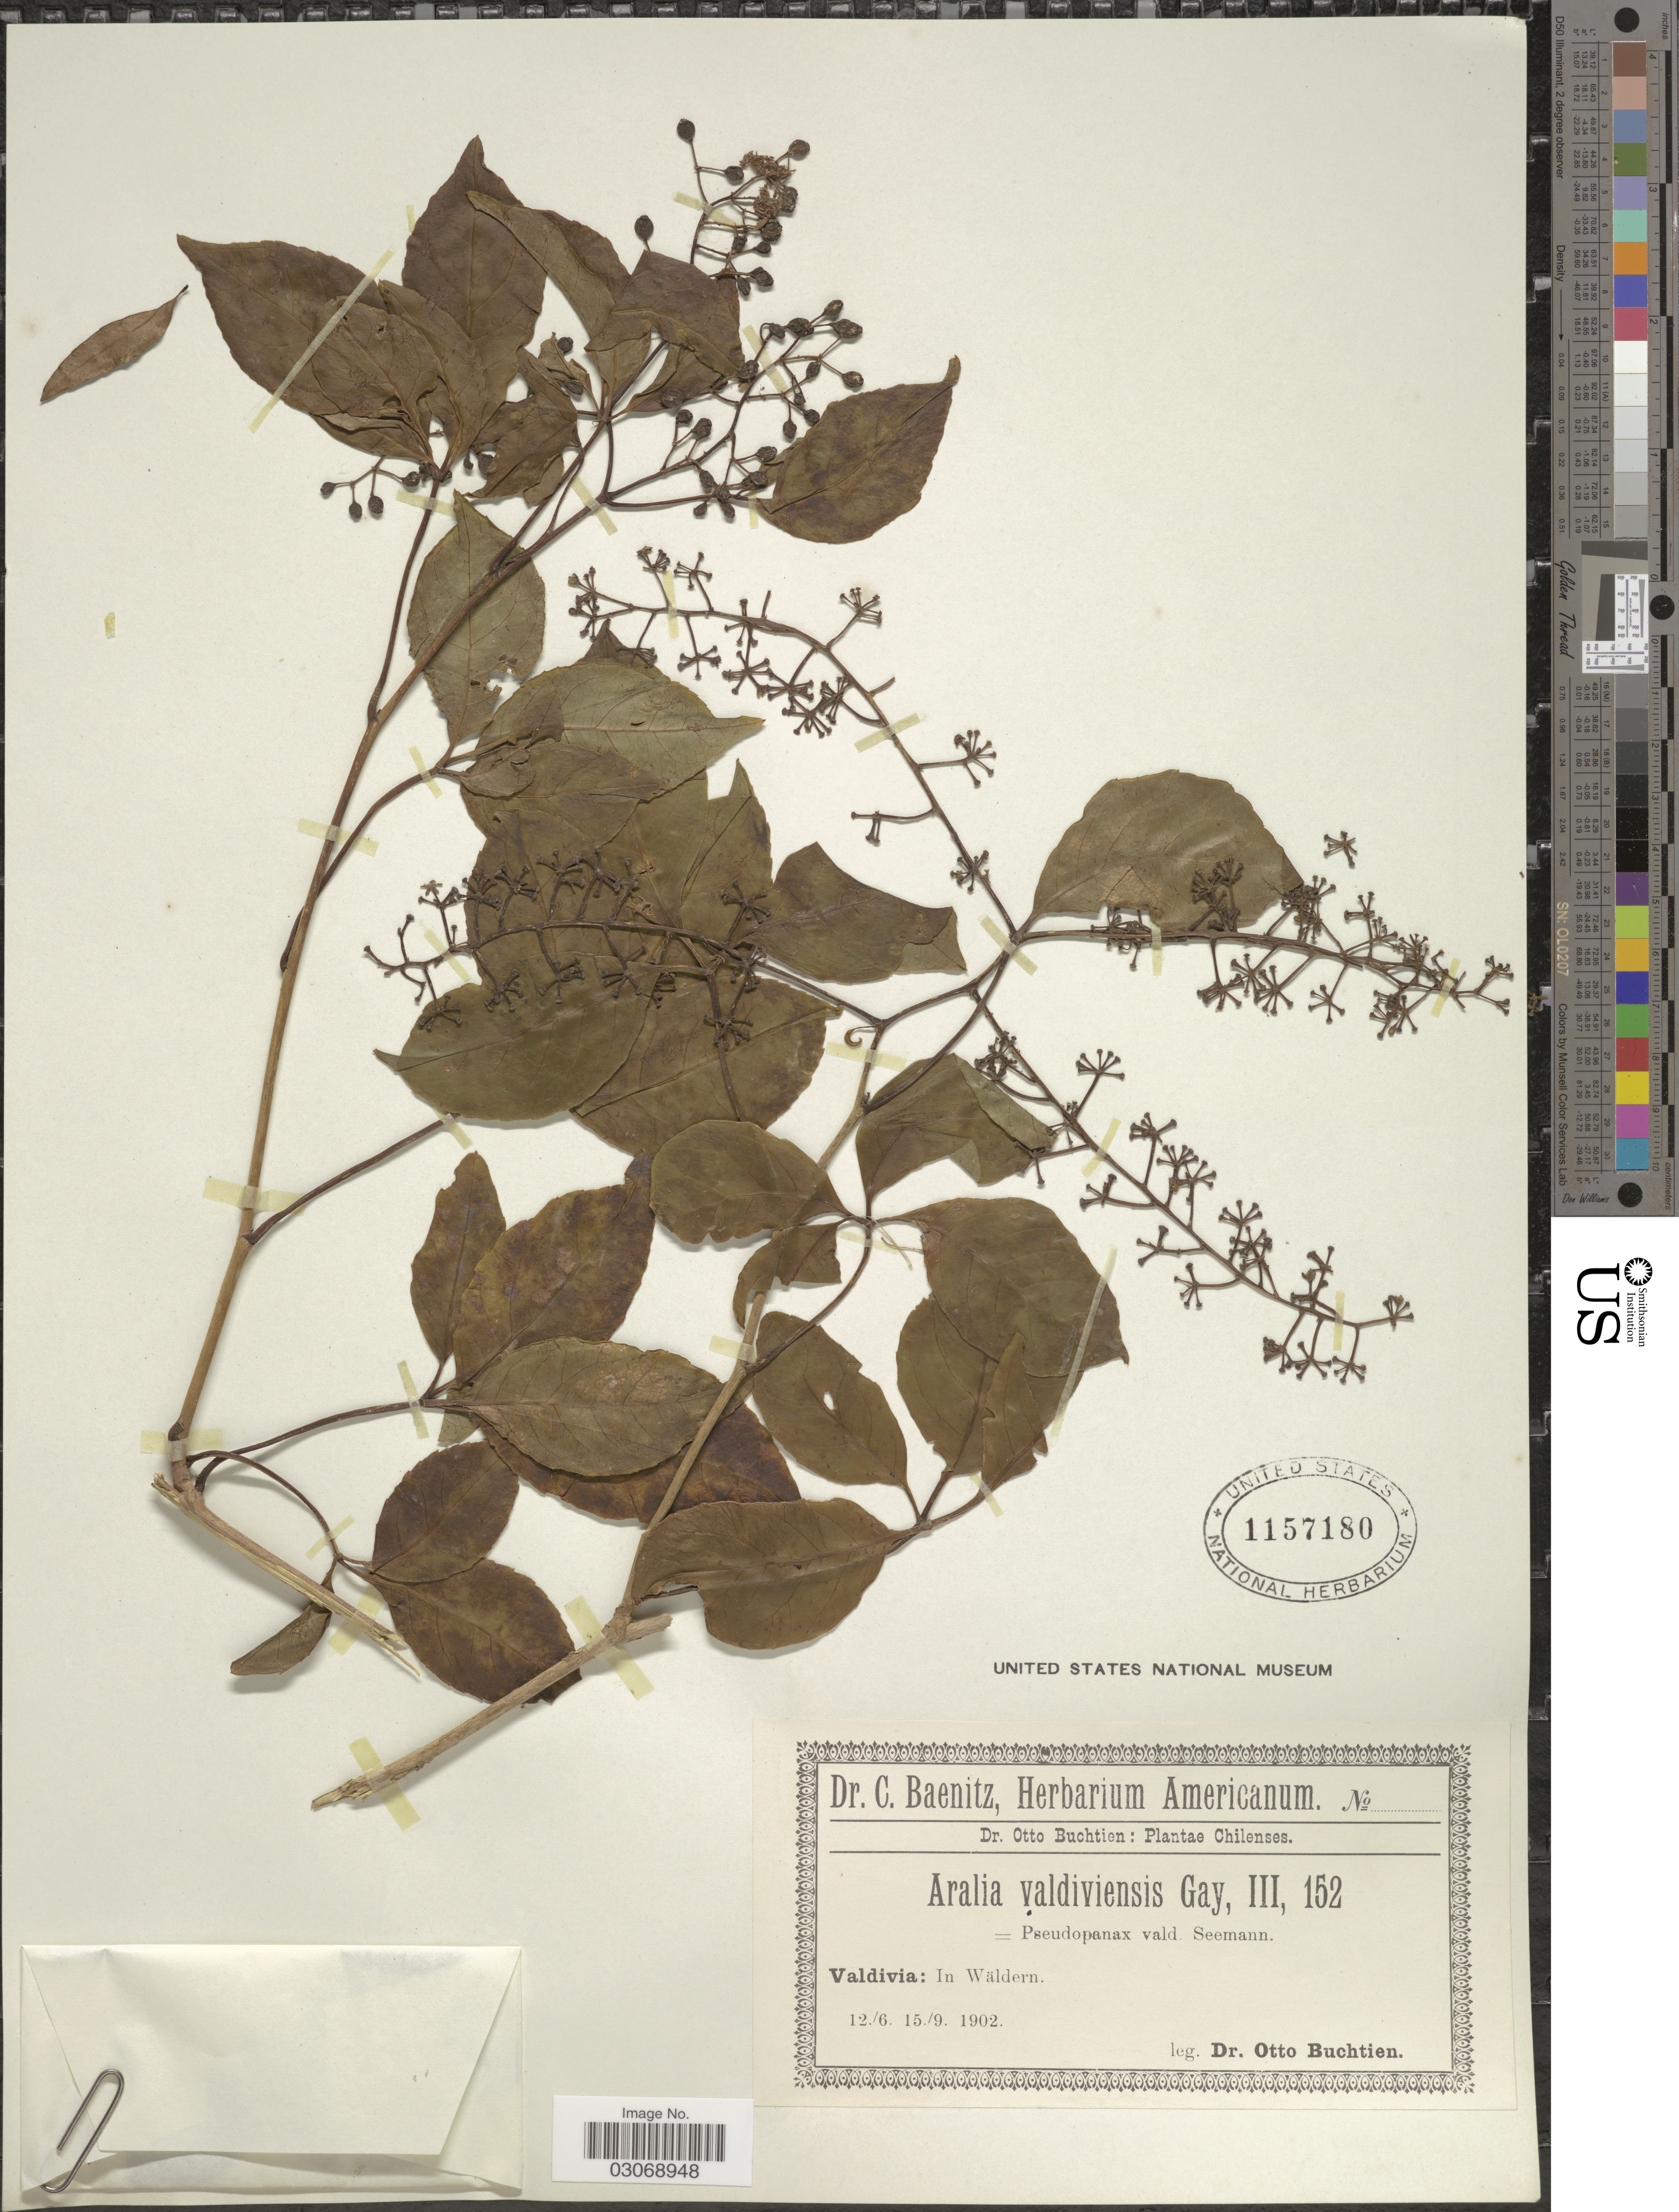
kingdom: Plantae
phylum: Tracheophyta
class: Magnoliopsida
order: Apiales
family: Araliaceae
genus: Pseudopanax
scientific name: Pseudopanax valdiviensis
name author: (Gay) Seem. ex Harms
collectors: O. Buchtien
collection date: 1902-06-12/1902-09-15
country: Chile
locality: Chilenses. Valdivia: In Wäldern.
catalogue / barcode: US 1157180